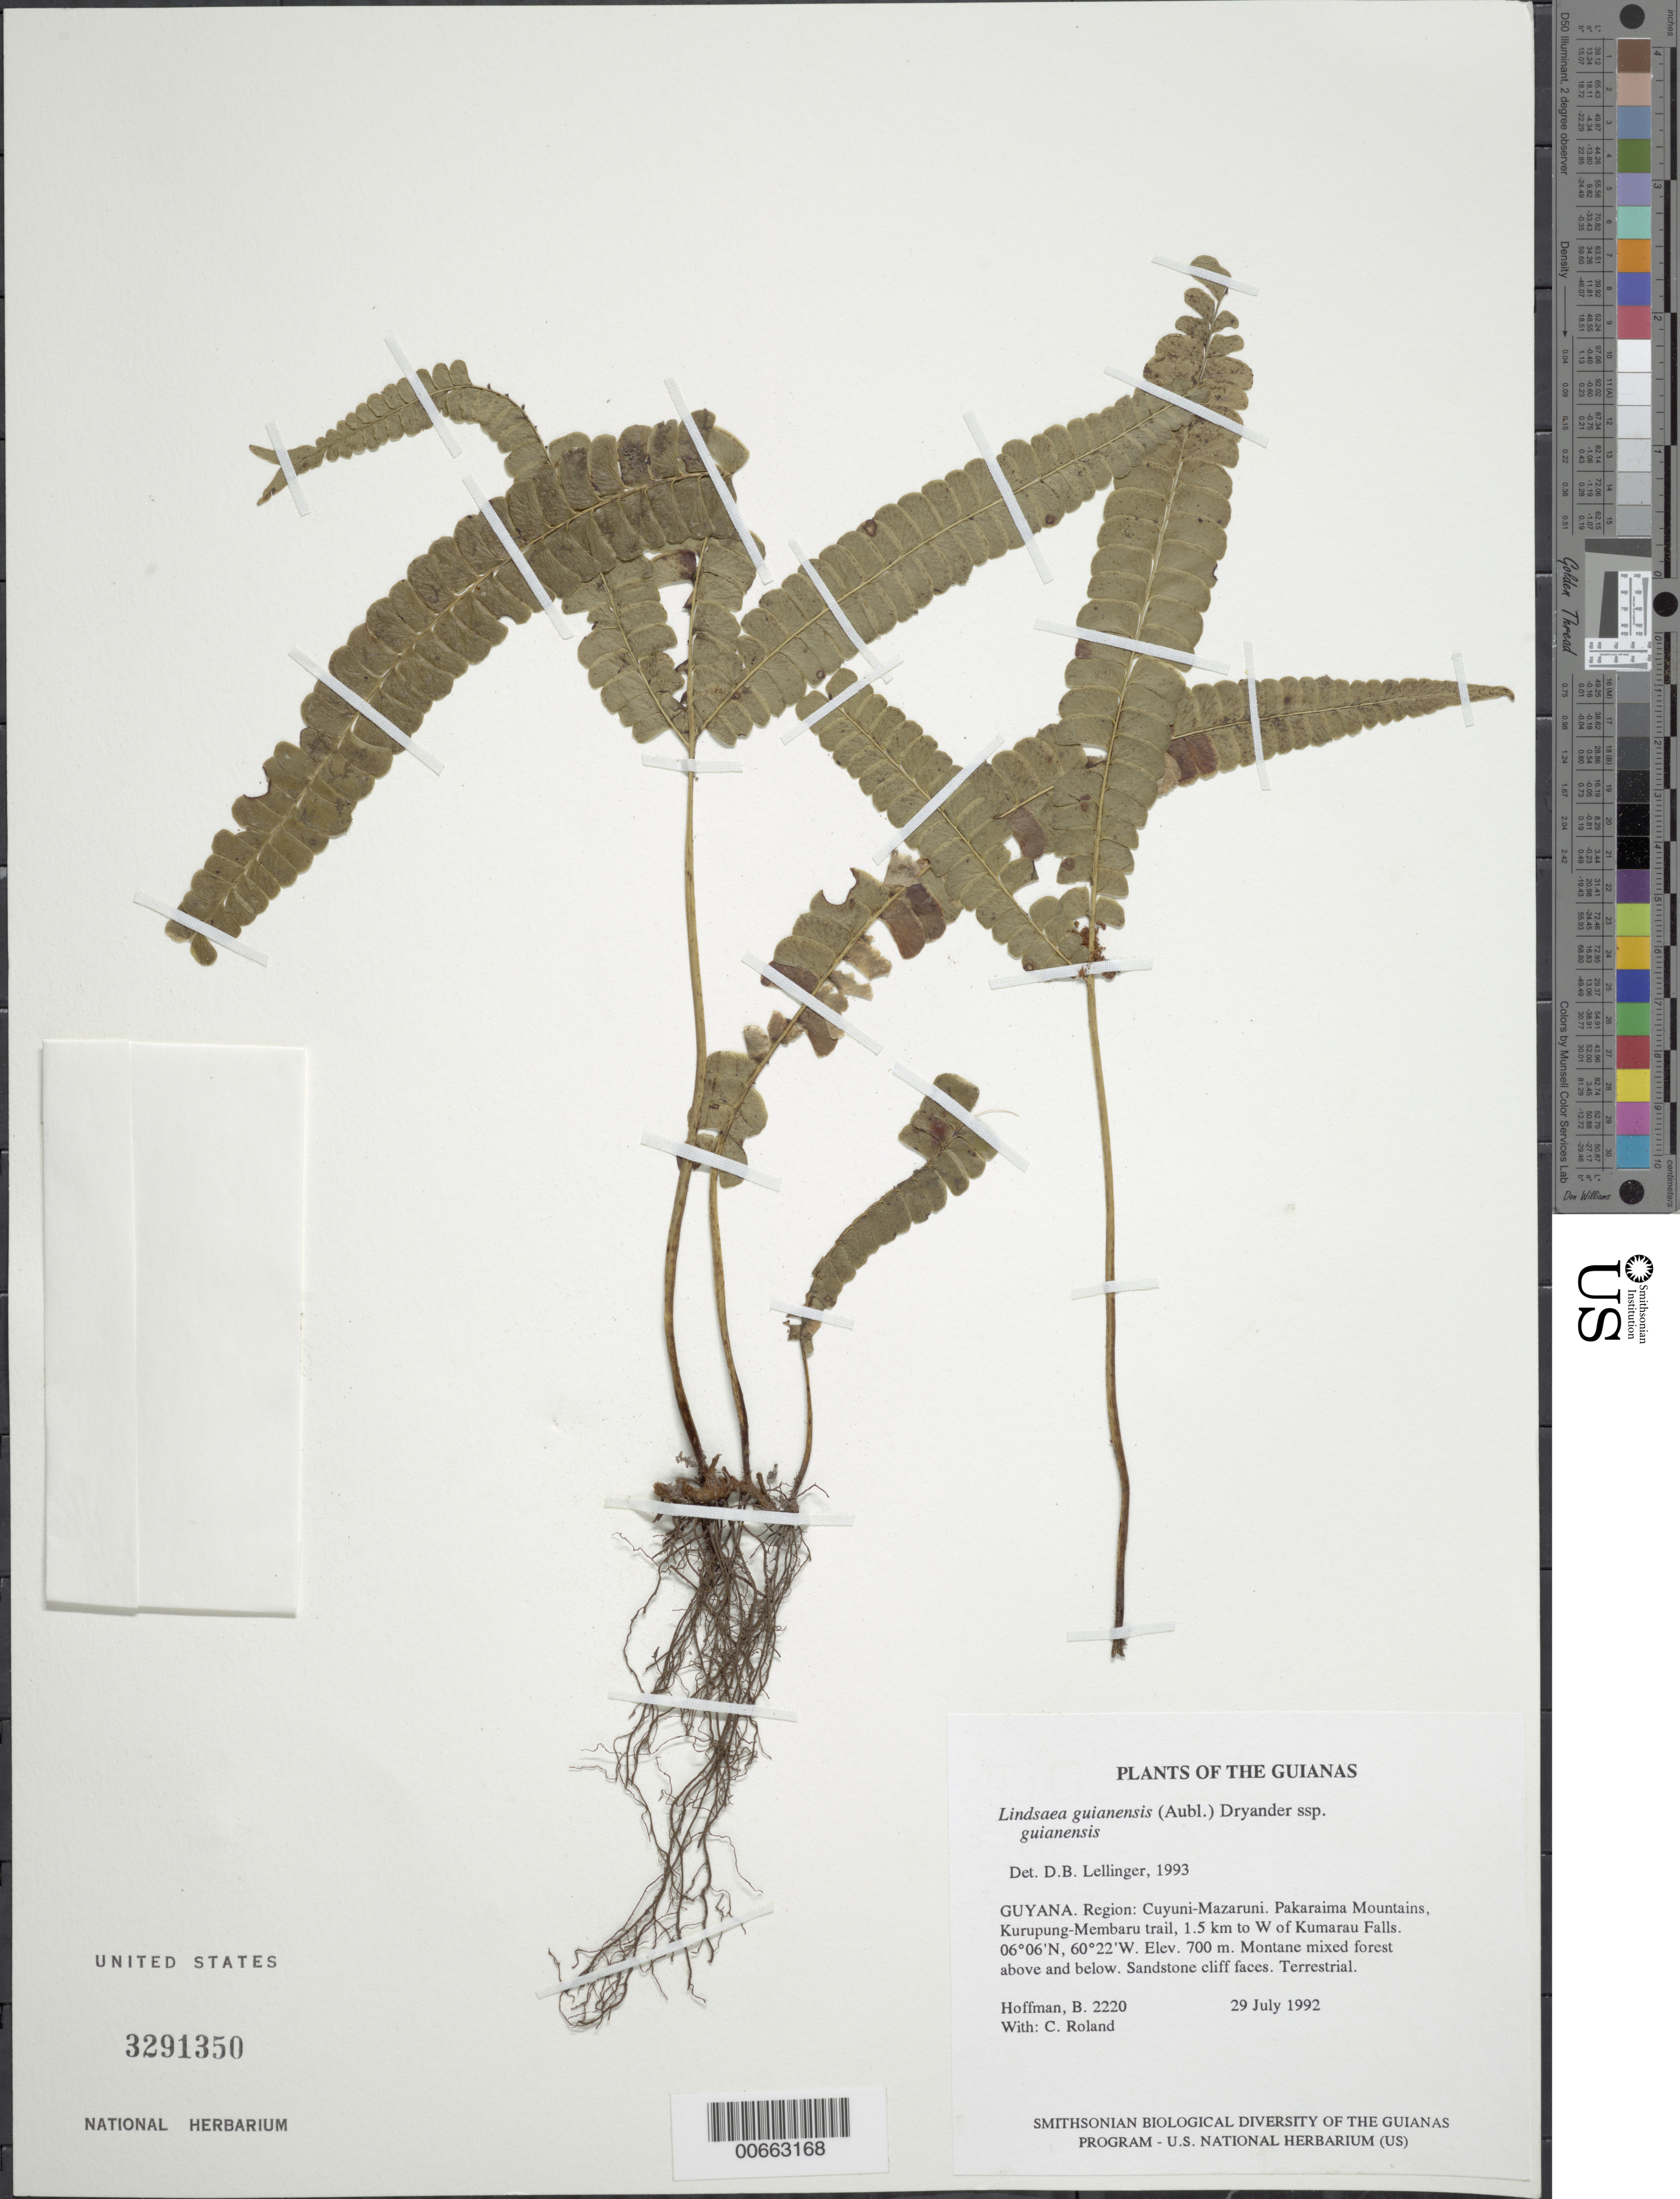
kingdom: Plantae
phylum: Tracheophyta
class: Polypodiopsida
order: Polypodiales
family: Lindsaeaceae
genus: Lindsaea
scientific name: Lindsaea guianensis subsp. guianensis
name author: (Aubl.) Dryand.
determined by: Lellinger, David B., (BOT), Smithsonian Institution - National Museum of Natural History (UNITED STATES)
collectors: B. Hoffman & C. Roland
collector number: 2220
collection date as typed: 29 July 1992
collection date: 1992-07-29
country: Guyana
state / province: Cuyuni-Mazaruni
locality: Pakaraima Mountains, Kurupung-Membaru trail, 1.5 km to W of Kumarau Falls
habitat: Montane mixed forest above and below. Sandstone cliff faces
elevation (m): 700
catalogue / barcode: US 3291350